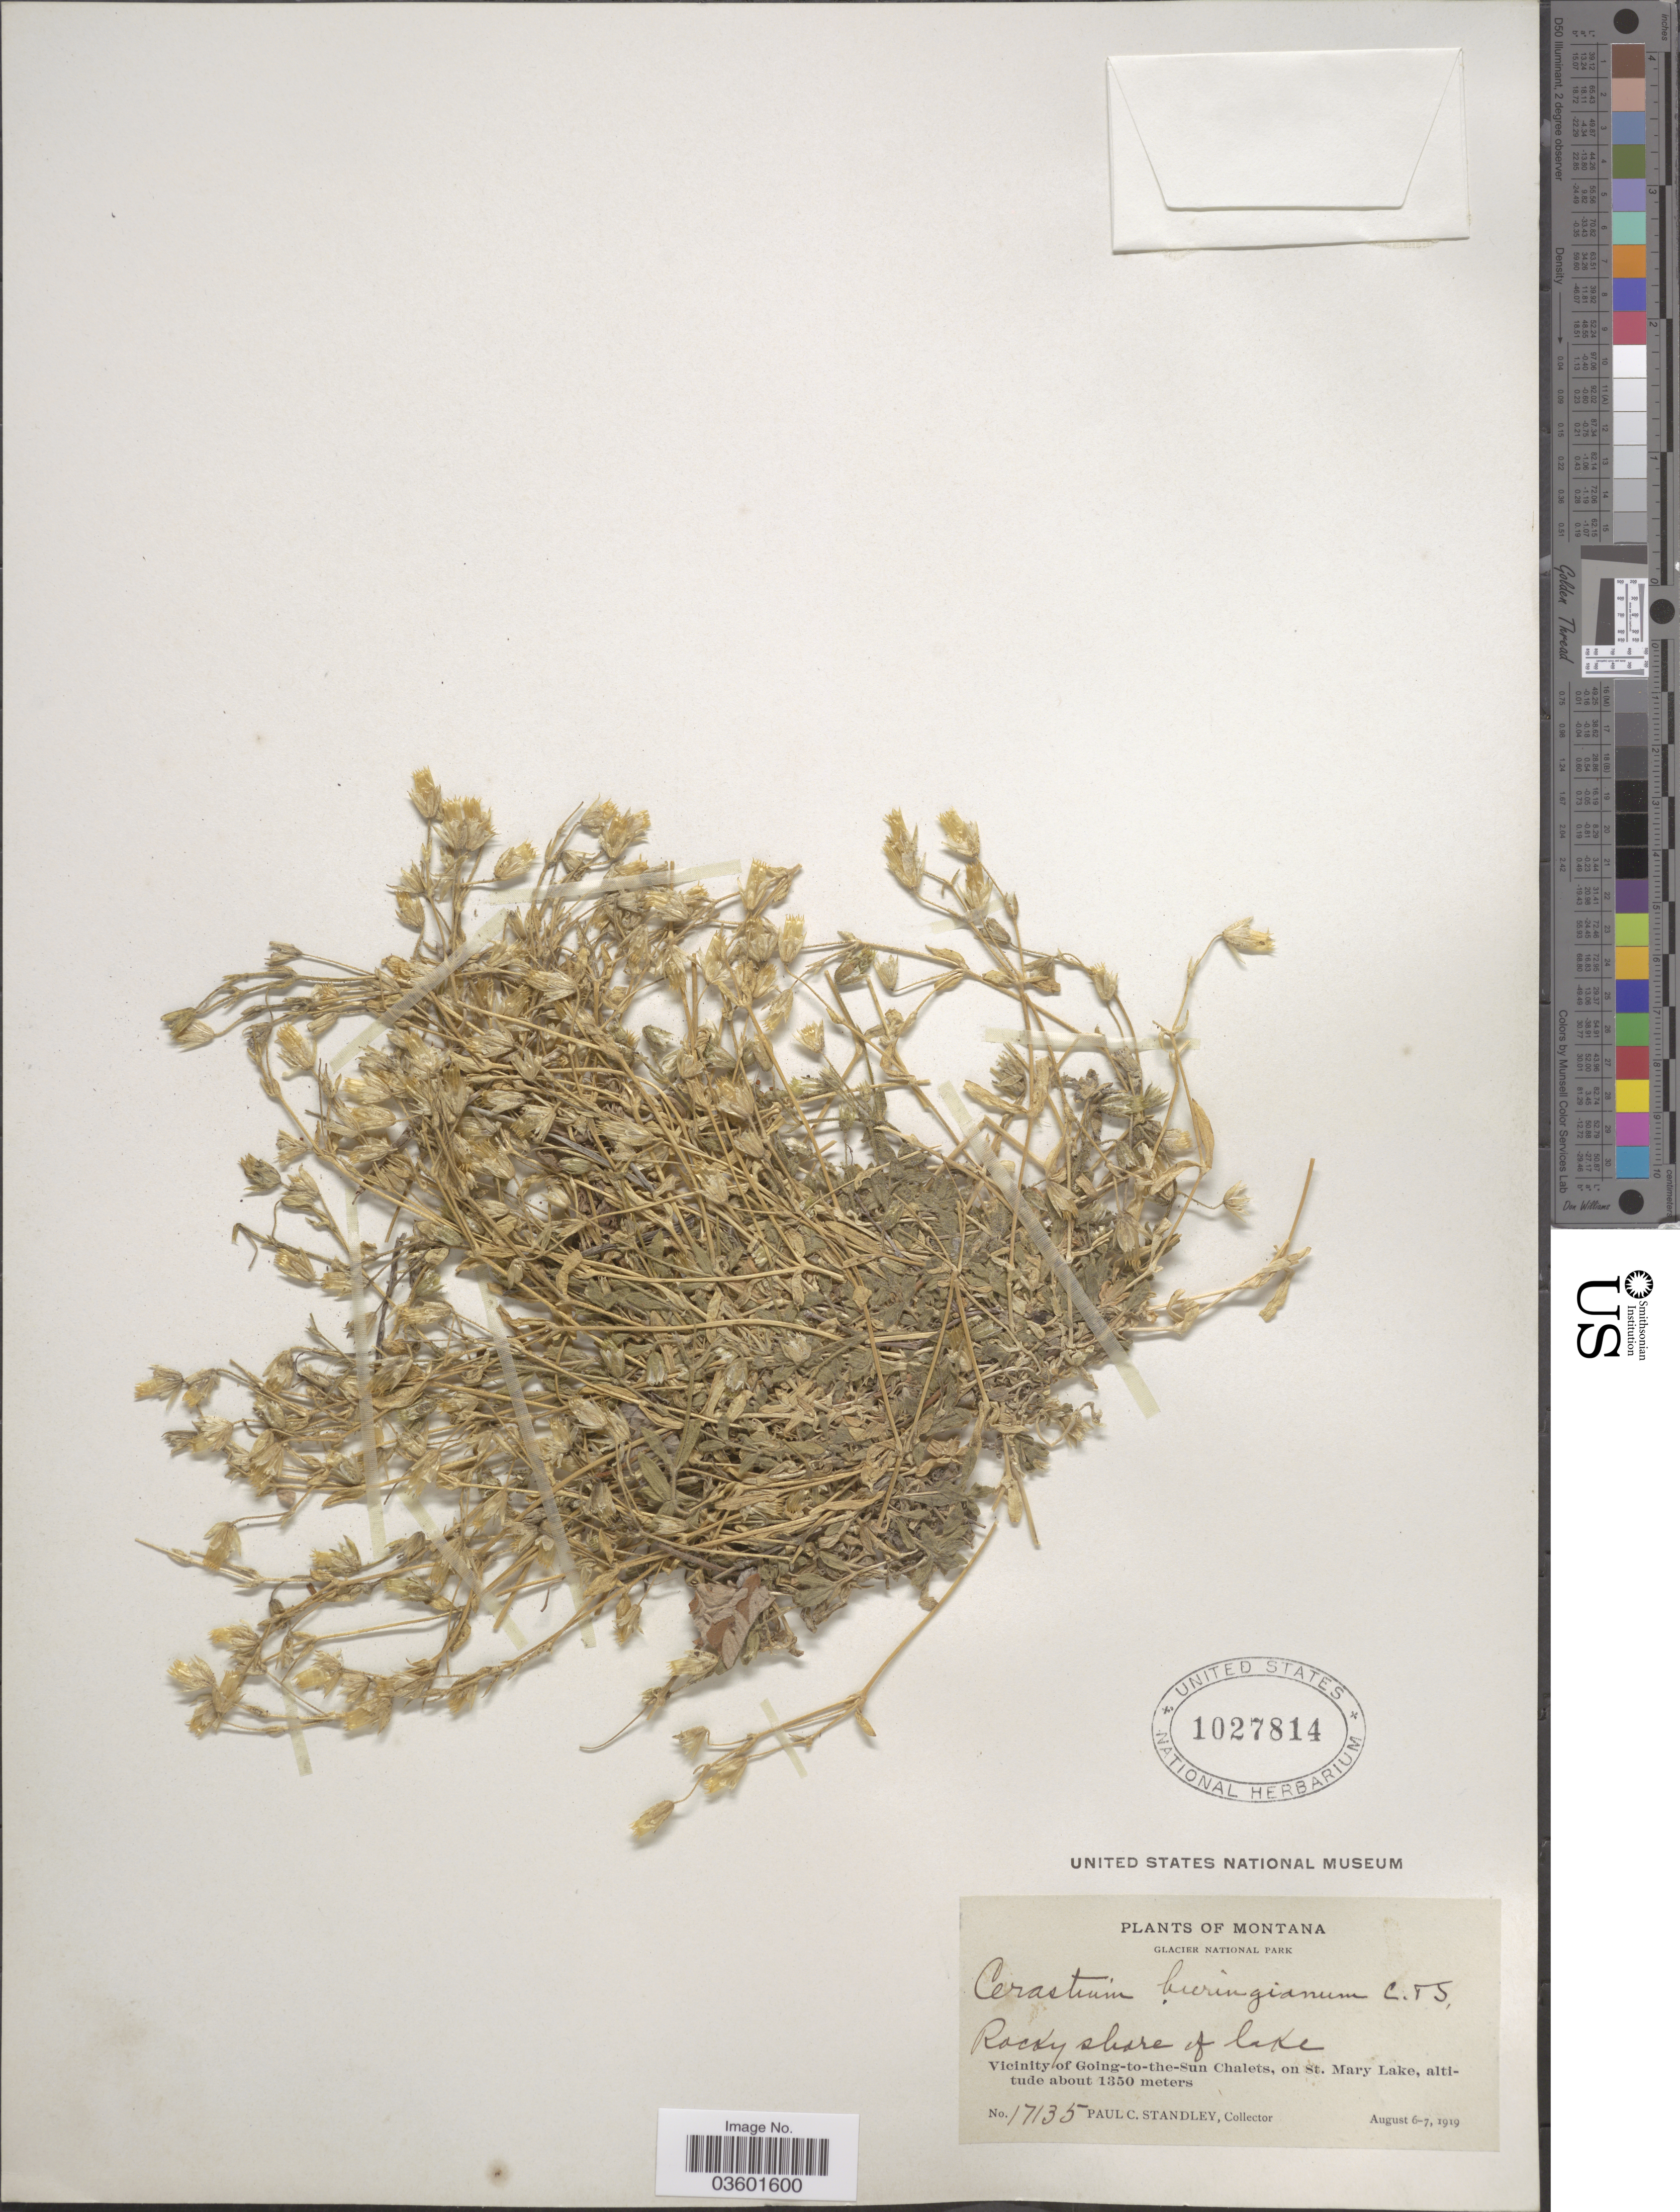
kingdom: Plantae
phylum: Tracheophyta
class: Magnoliopsida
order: Caryophyllales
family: Caryophyllaceae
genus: Cerastium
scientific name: Cerastium beeringianum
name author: Cham. & Schltdl.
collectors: P. C. Standley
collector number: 17135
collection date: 1919-08-06/1919-08-07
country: United States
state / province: Montana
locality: Glacier National Park. Vicinity of Going-to-the-Sun Chalets, on St. Mary Lake.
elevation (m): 1350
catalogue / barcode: US 1027814